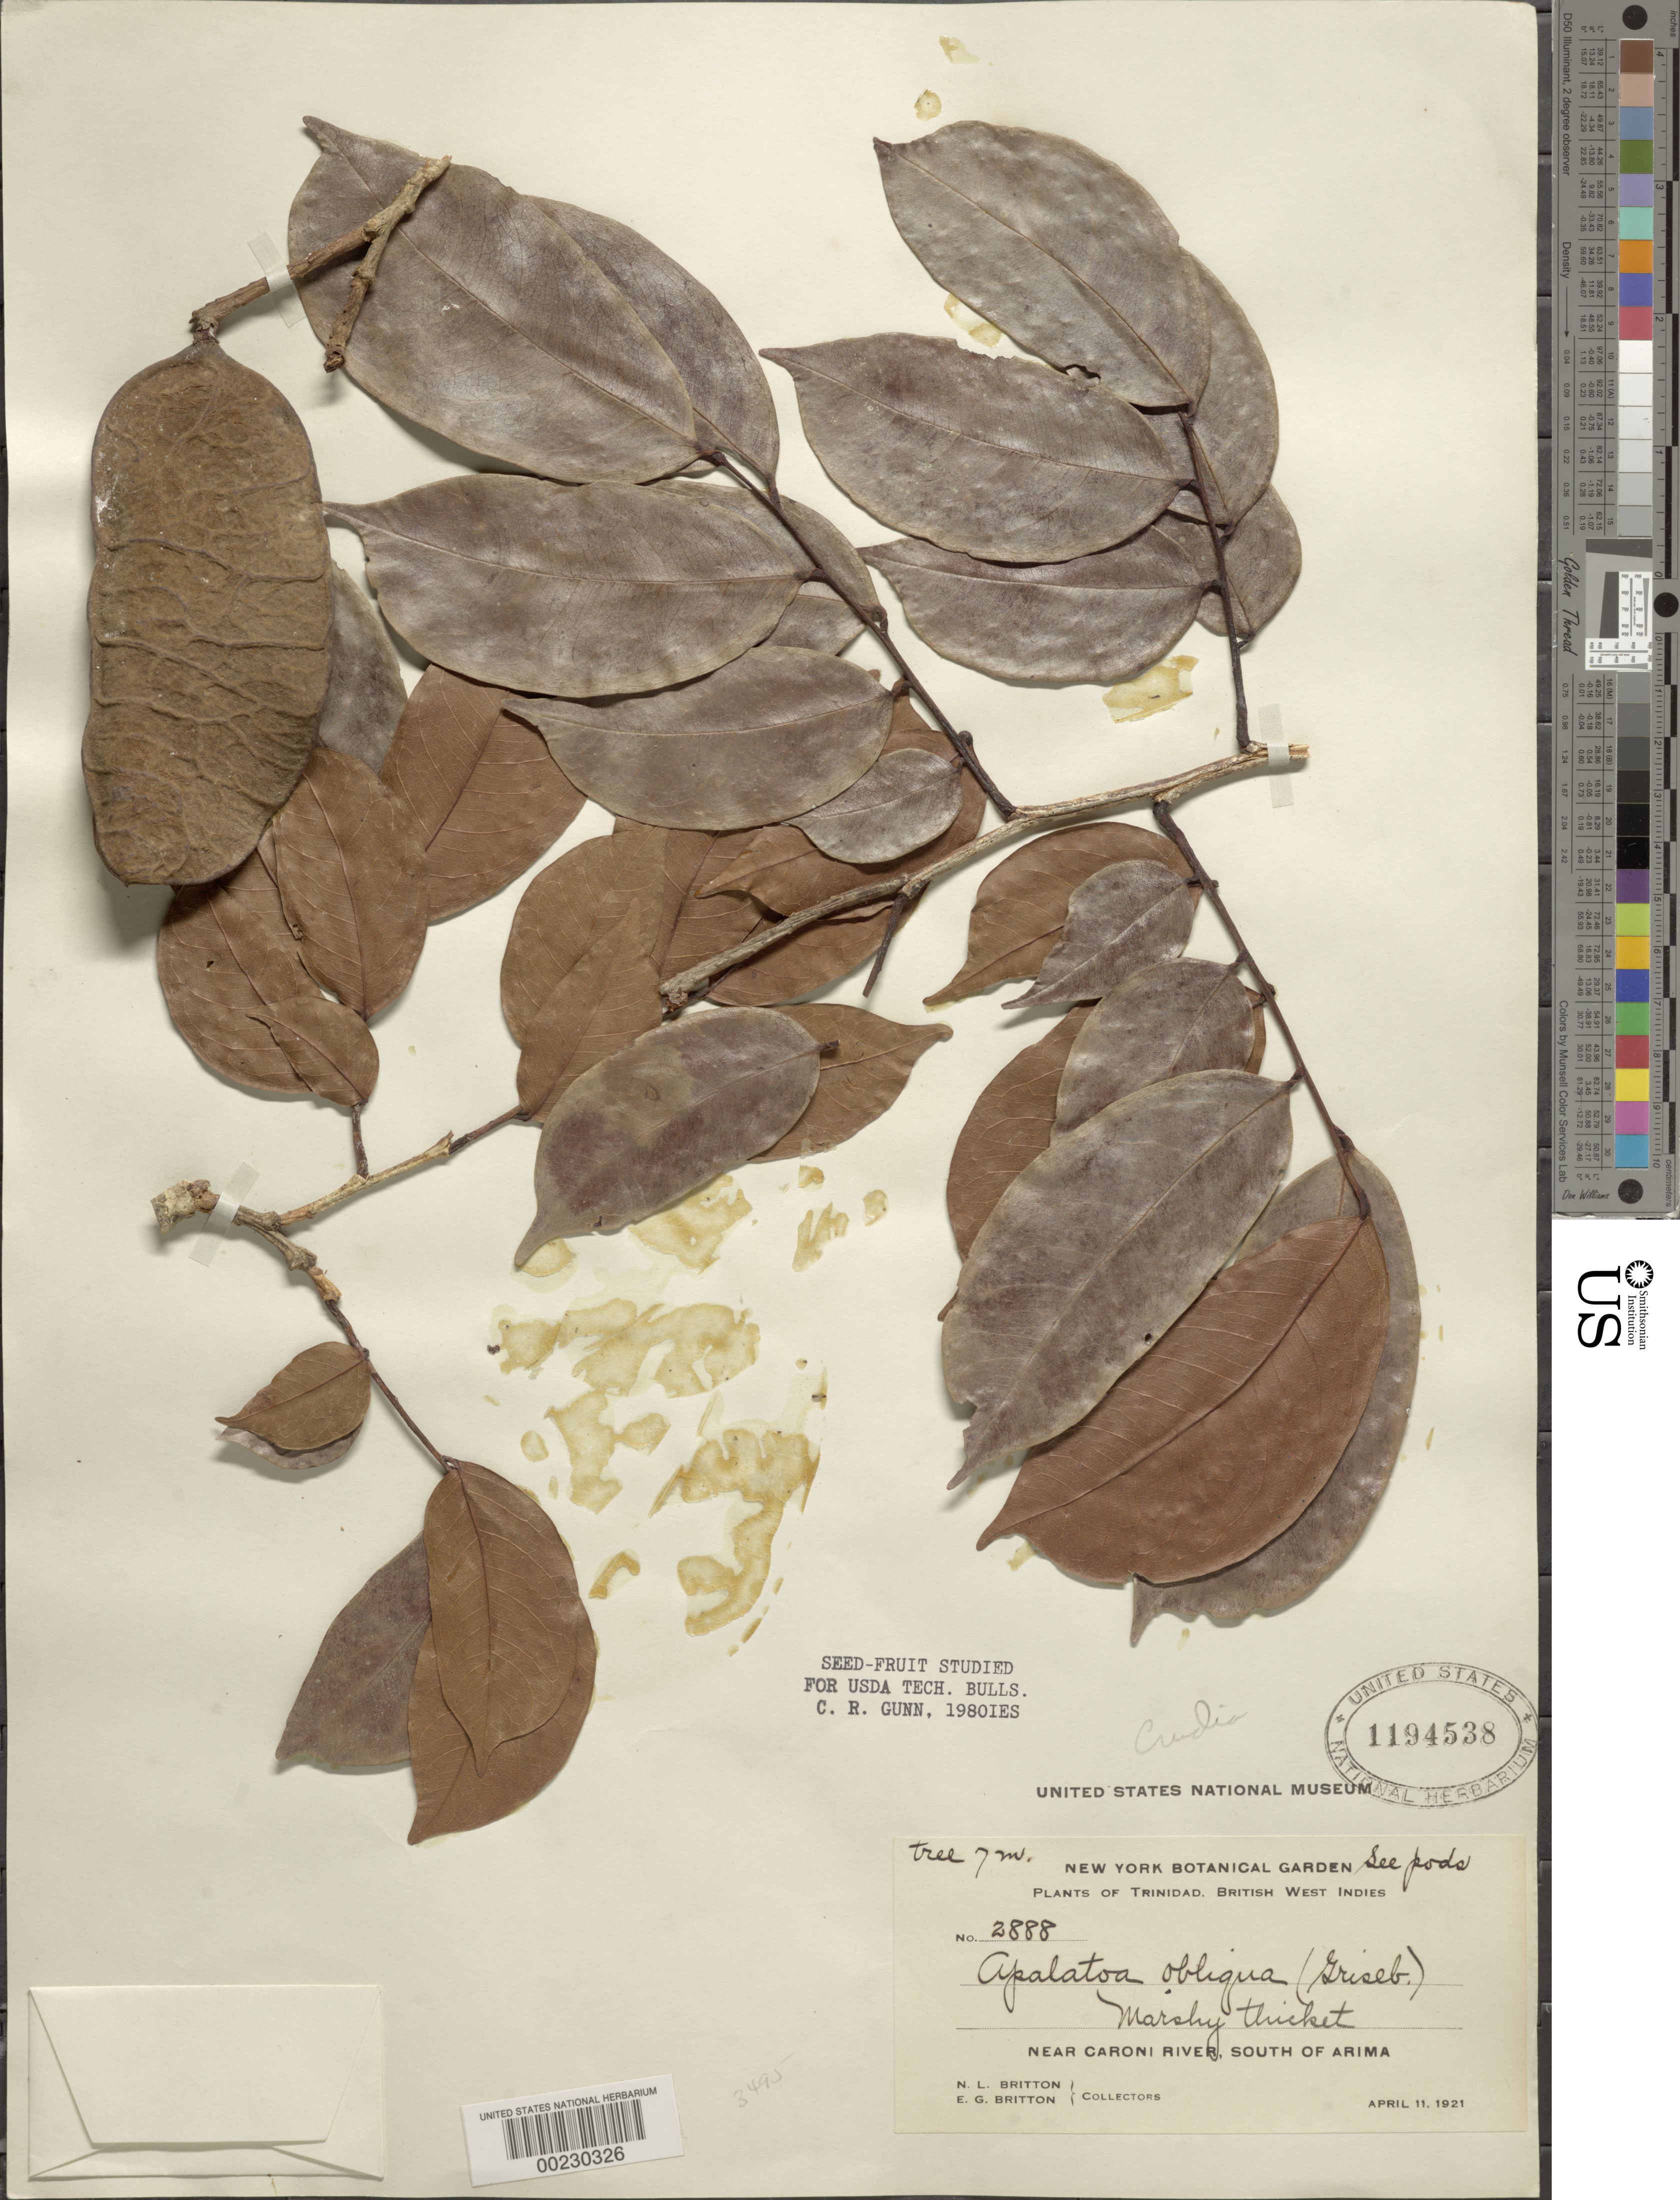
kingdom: Plantae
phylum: Tracheophyta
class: Magnoliopsida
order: Fabales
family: Fabaceae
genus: Crudia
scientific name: Crudia sp.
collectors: N. Britton & E. G. Britton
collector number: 2888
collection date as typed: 11 Apr 1921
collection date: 1921-04-11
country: Trinidad and Tobago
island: Trinidad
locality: Near caroni river, s of arima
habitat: Marshy thicket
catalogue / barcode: US 1194538